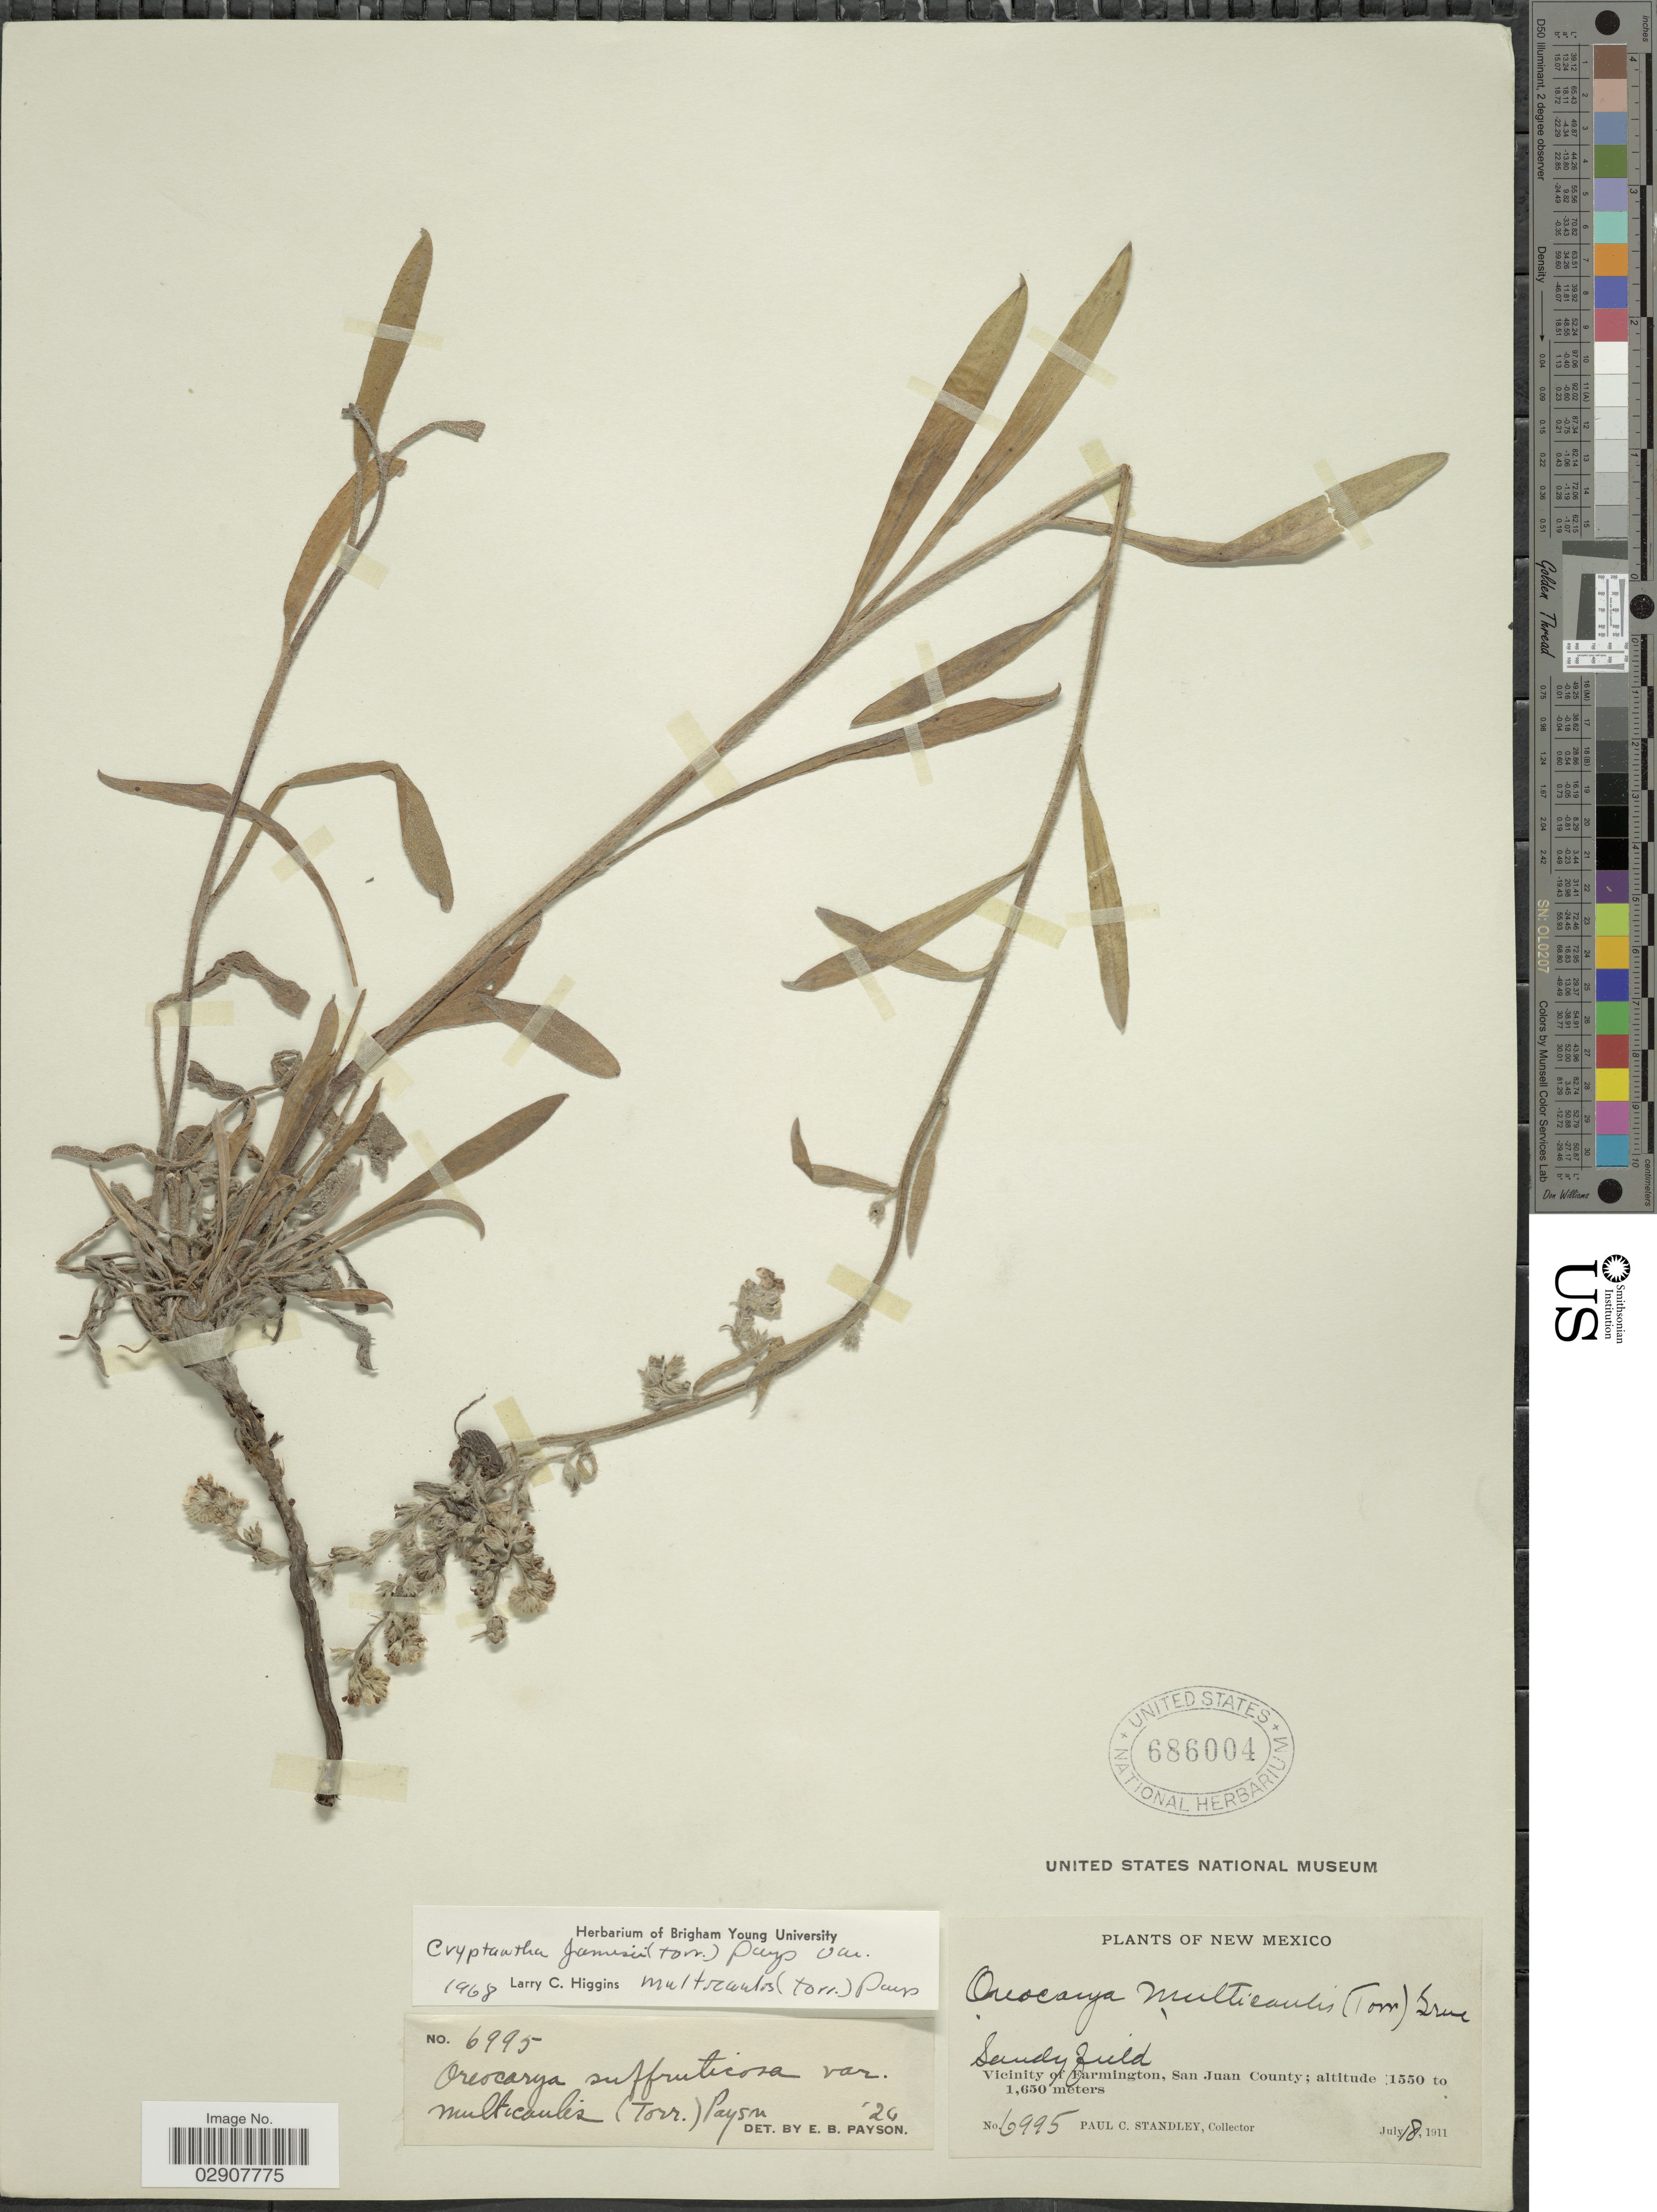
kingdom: Plantae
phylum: Tracheophyta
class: Magnoliopsida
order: Boraginales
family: Boraginaceae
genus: Cryptantha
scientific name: Cryptantha jamesii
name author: (Torr.) Payson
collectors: P. C. Standley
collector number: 6995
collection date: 1911-07-18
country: United States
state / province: New Mexico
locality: Sandy field. Vicinity of Farmington, San Juan County. New Mexico.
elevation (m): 1550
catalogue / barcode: US 686004